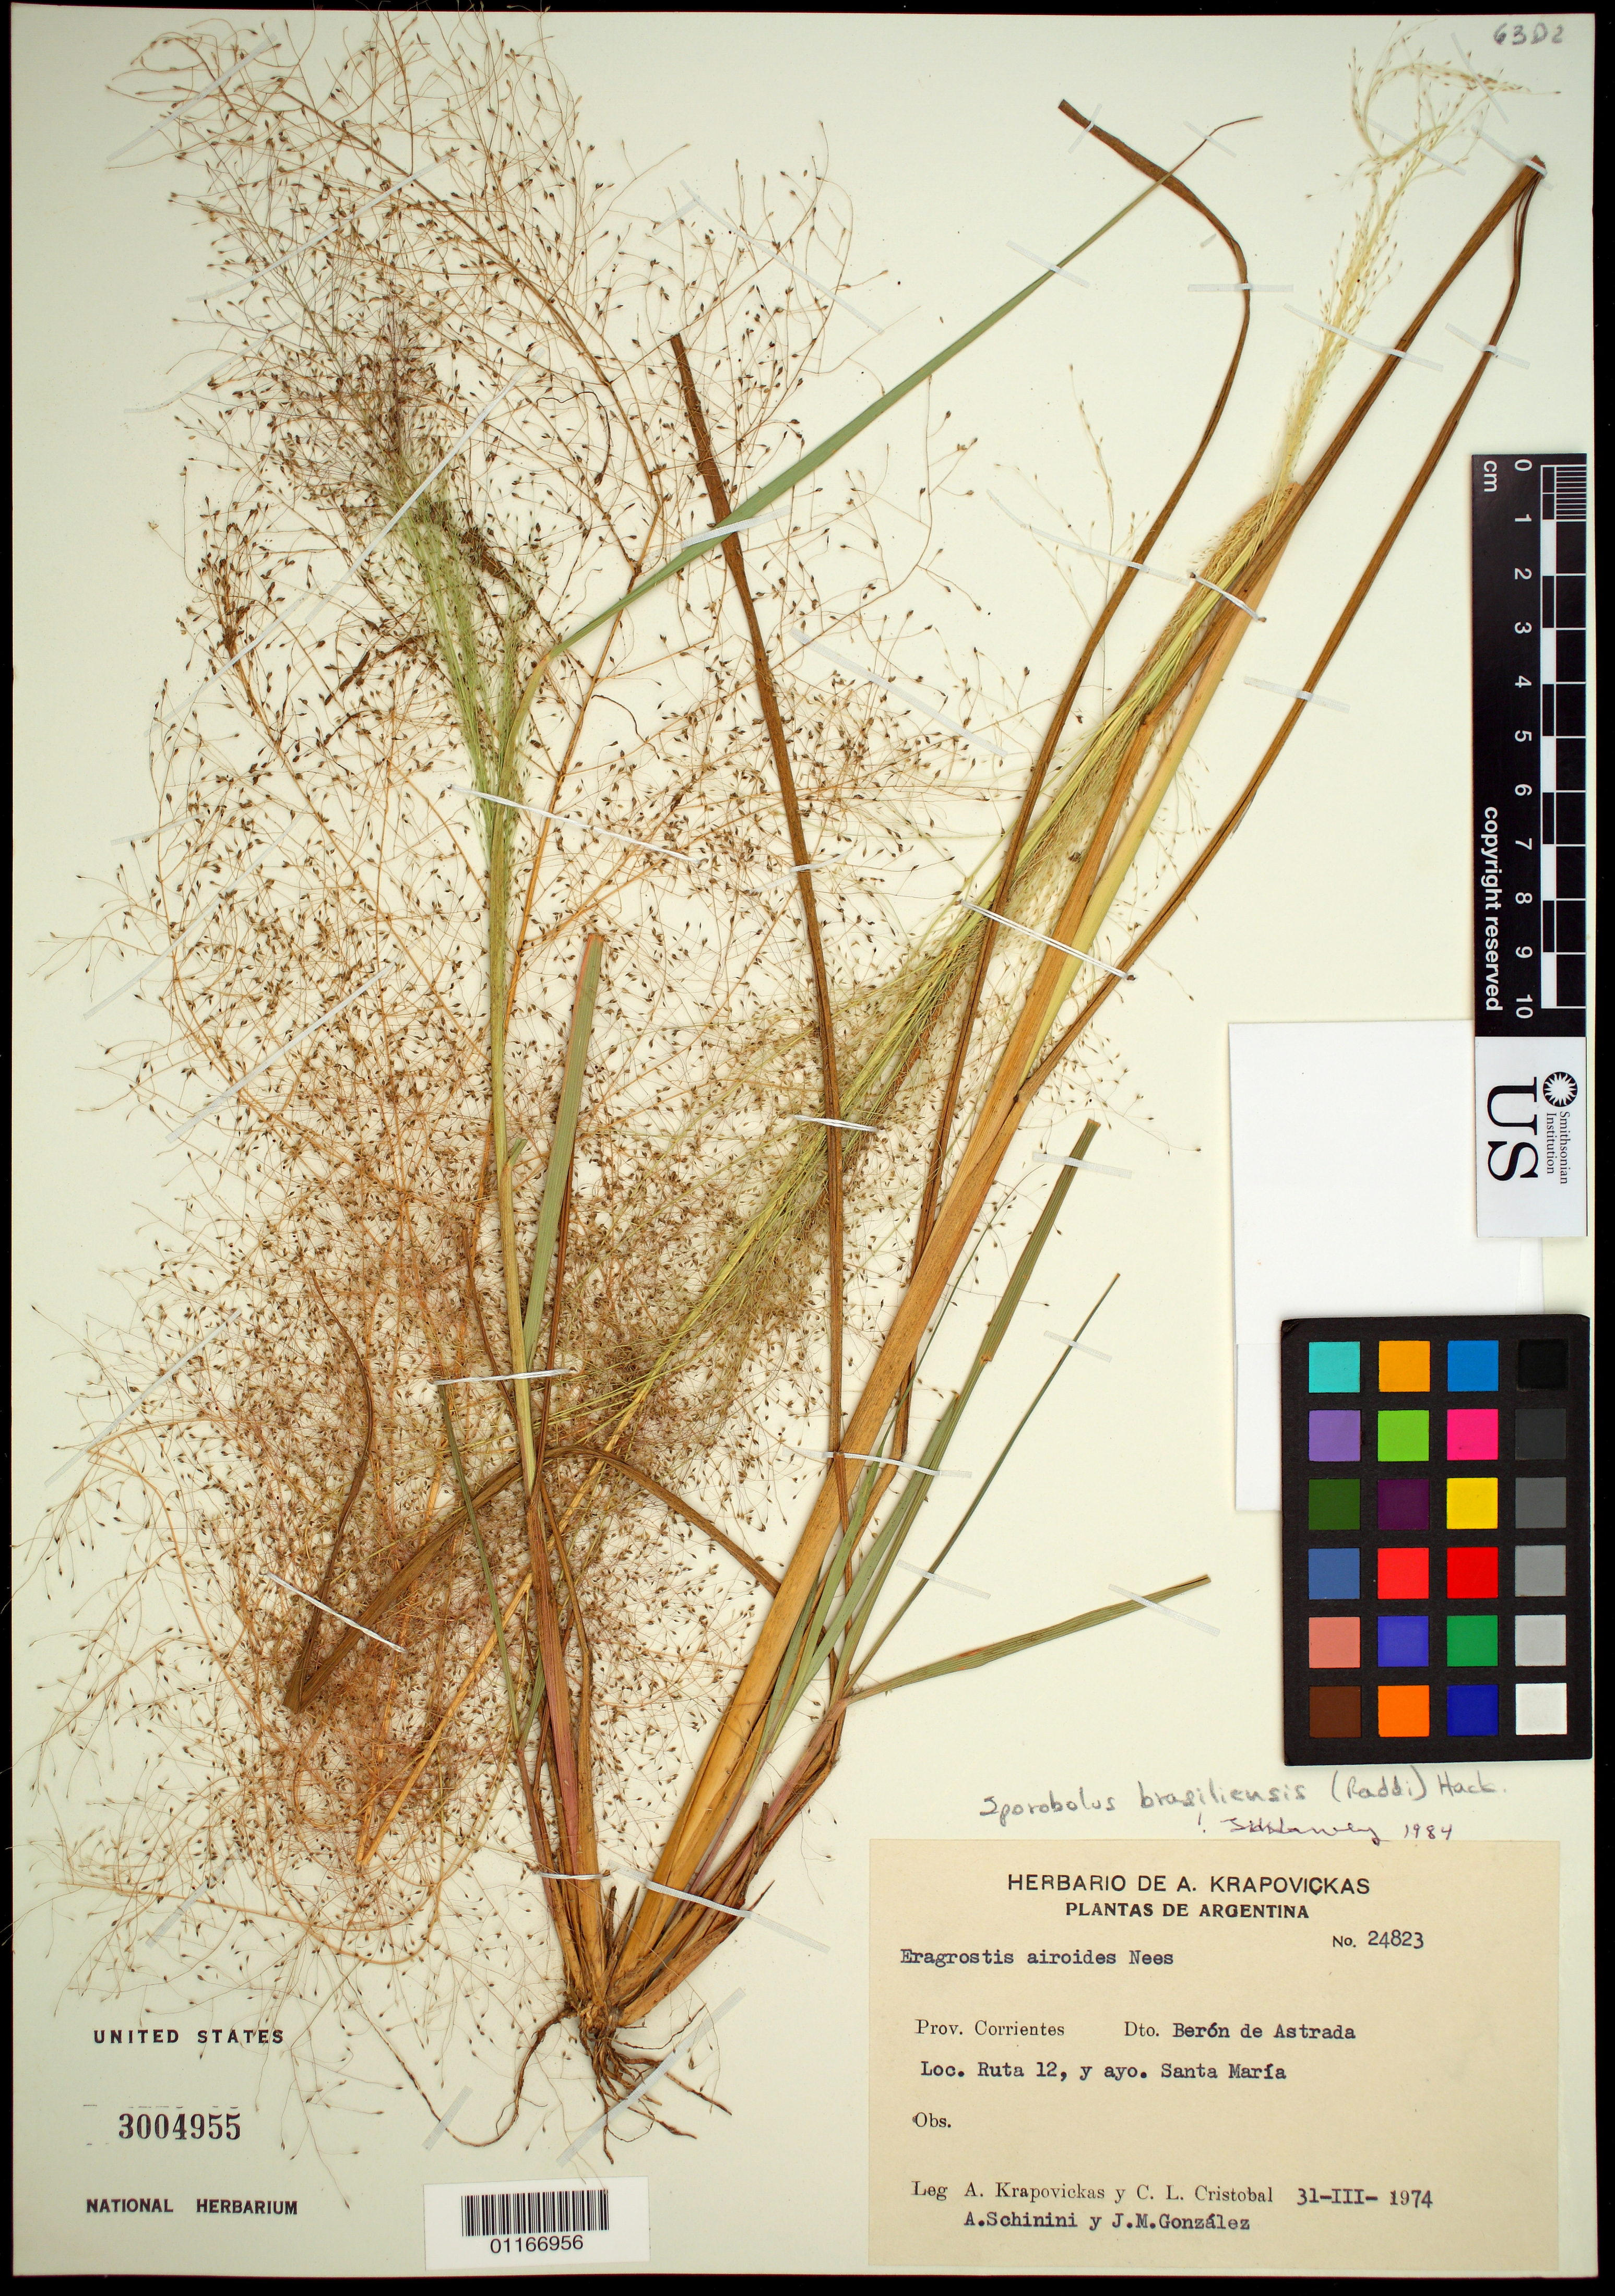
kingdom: Plantae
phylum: Tracheophyta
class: Liliopsida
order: Poales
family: Poaceae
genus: Eragrostis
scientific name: Eragrostis airoides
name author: Nees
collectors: A. Krapovickas, C. L. Cristóbal, A. Schinini & J. González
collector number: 24823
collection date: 1974-03-31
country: Argentina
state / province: Corrientes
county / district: Berón De Astrada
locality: Loc. Ruta 12, y ayo. Santa Maria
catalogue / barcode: US 3004955